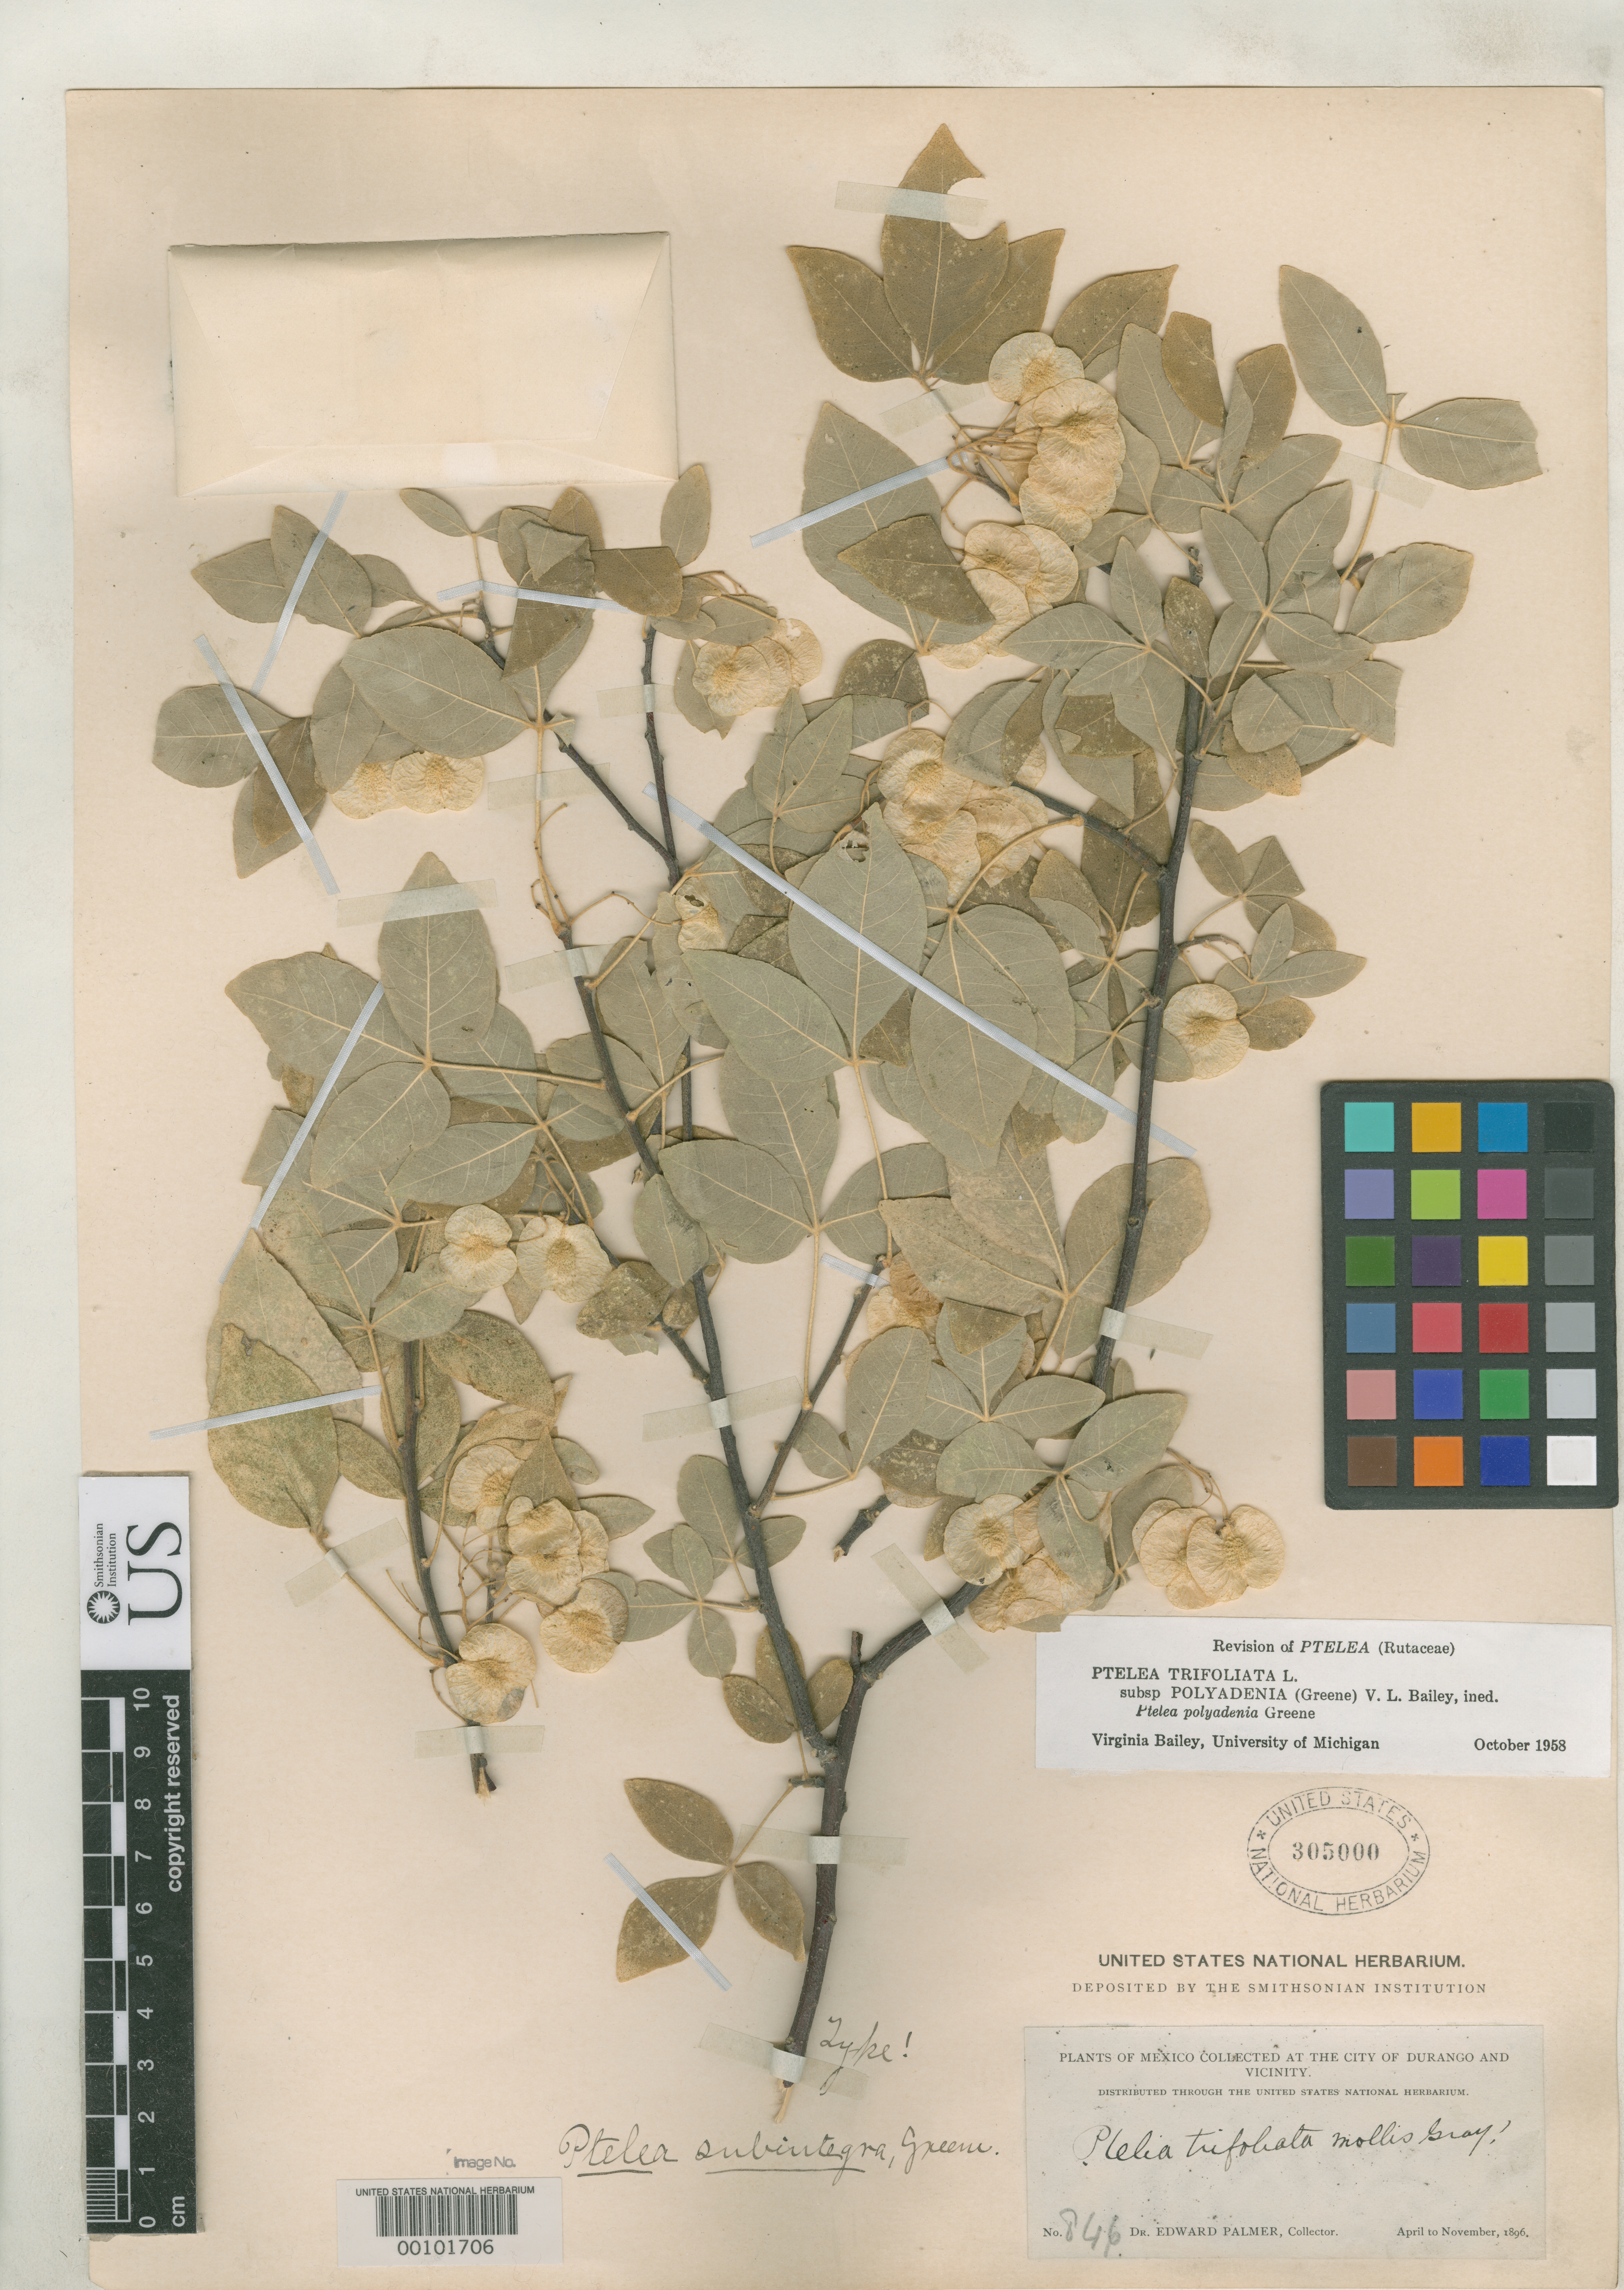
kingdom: Plantae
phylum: Tracheophyta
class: Magnoliopsida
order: Sapindales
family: Rutaceae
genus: Ptelea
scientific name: Ptelea subintegra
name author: Greene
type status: Holotype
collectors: E. Palmer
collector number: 846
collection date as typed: Apr 1896 to -- Nov 1896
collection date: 1896-04/1896-11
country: Mexico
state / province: Durango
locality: Vicinity of Durango.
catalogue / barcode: US 305000